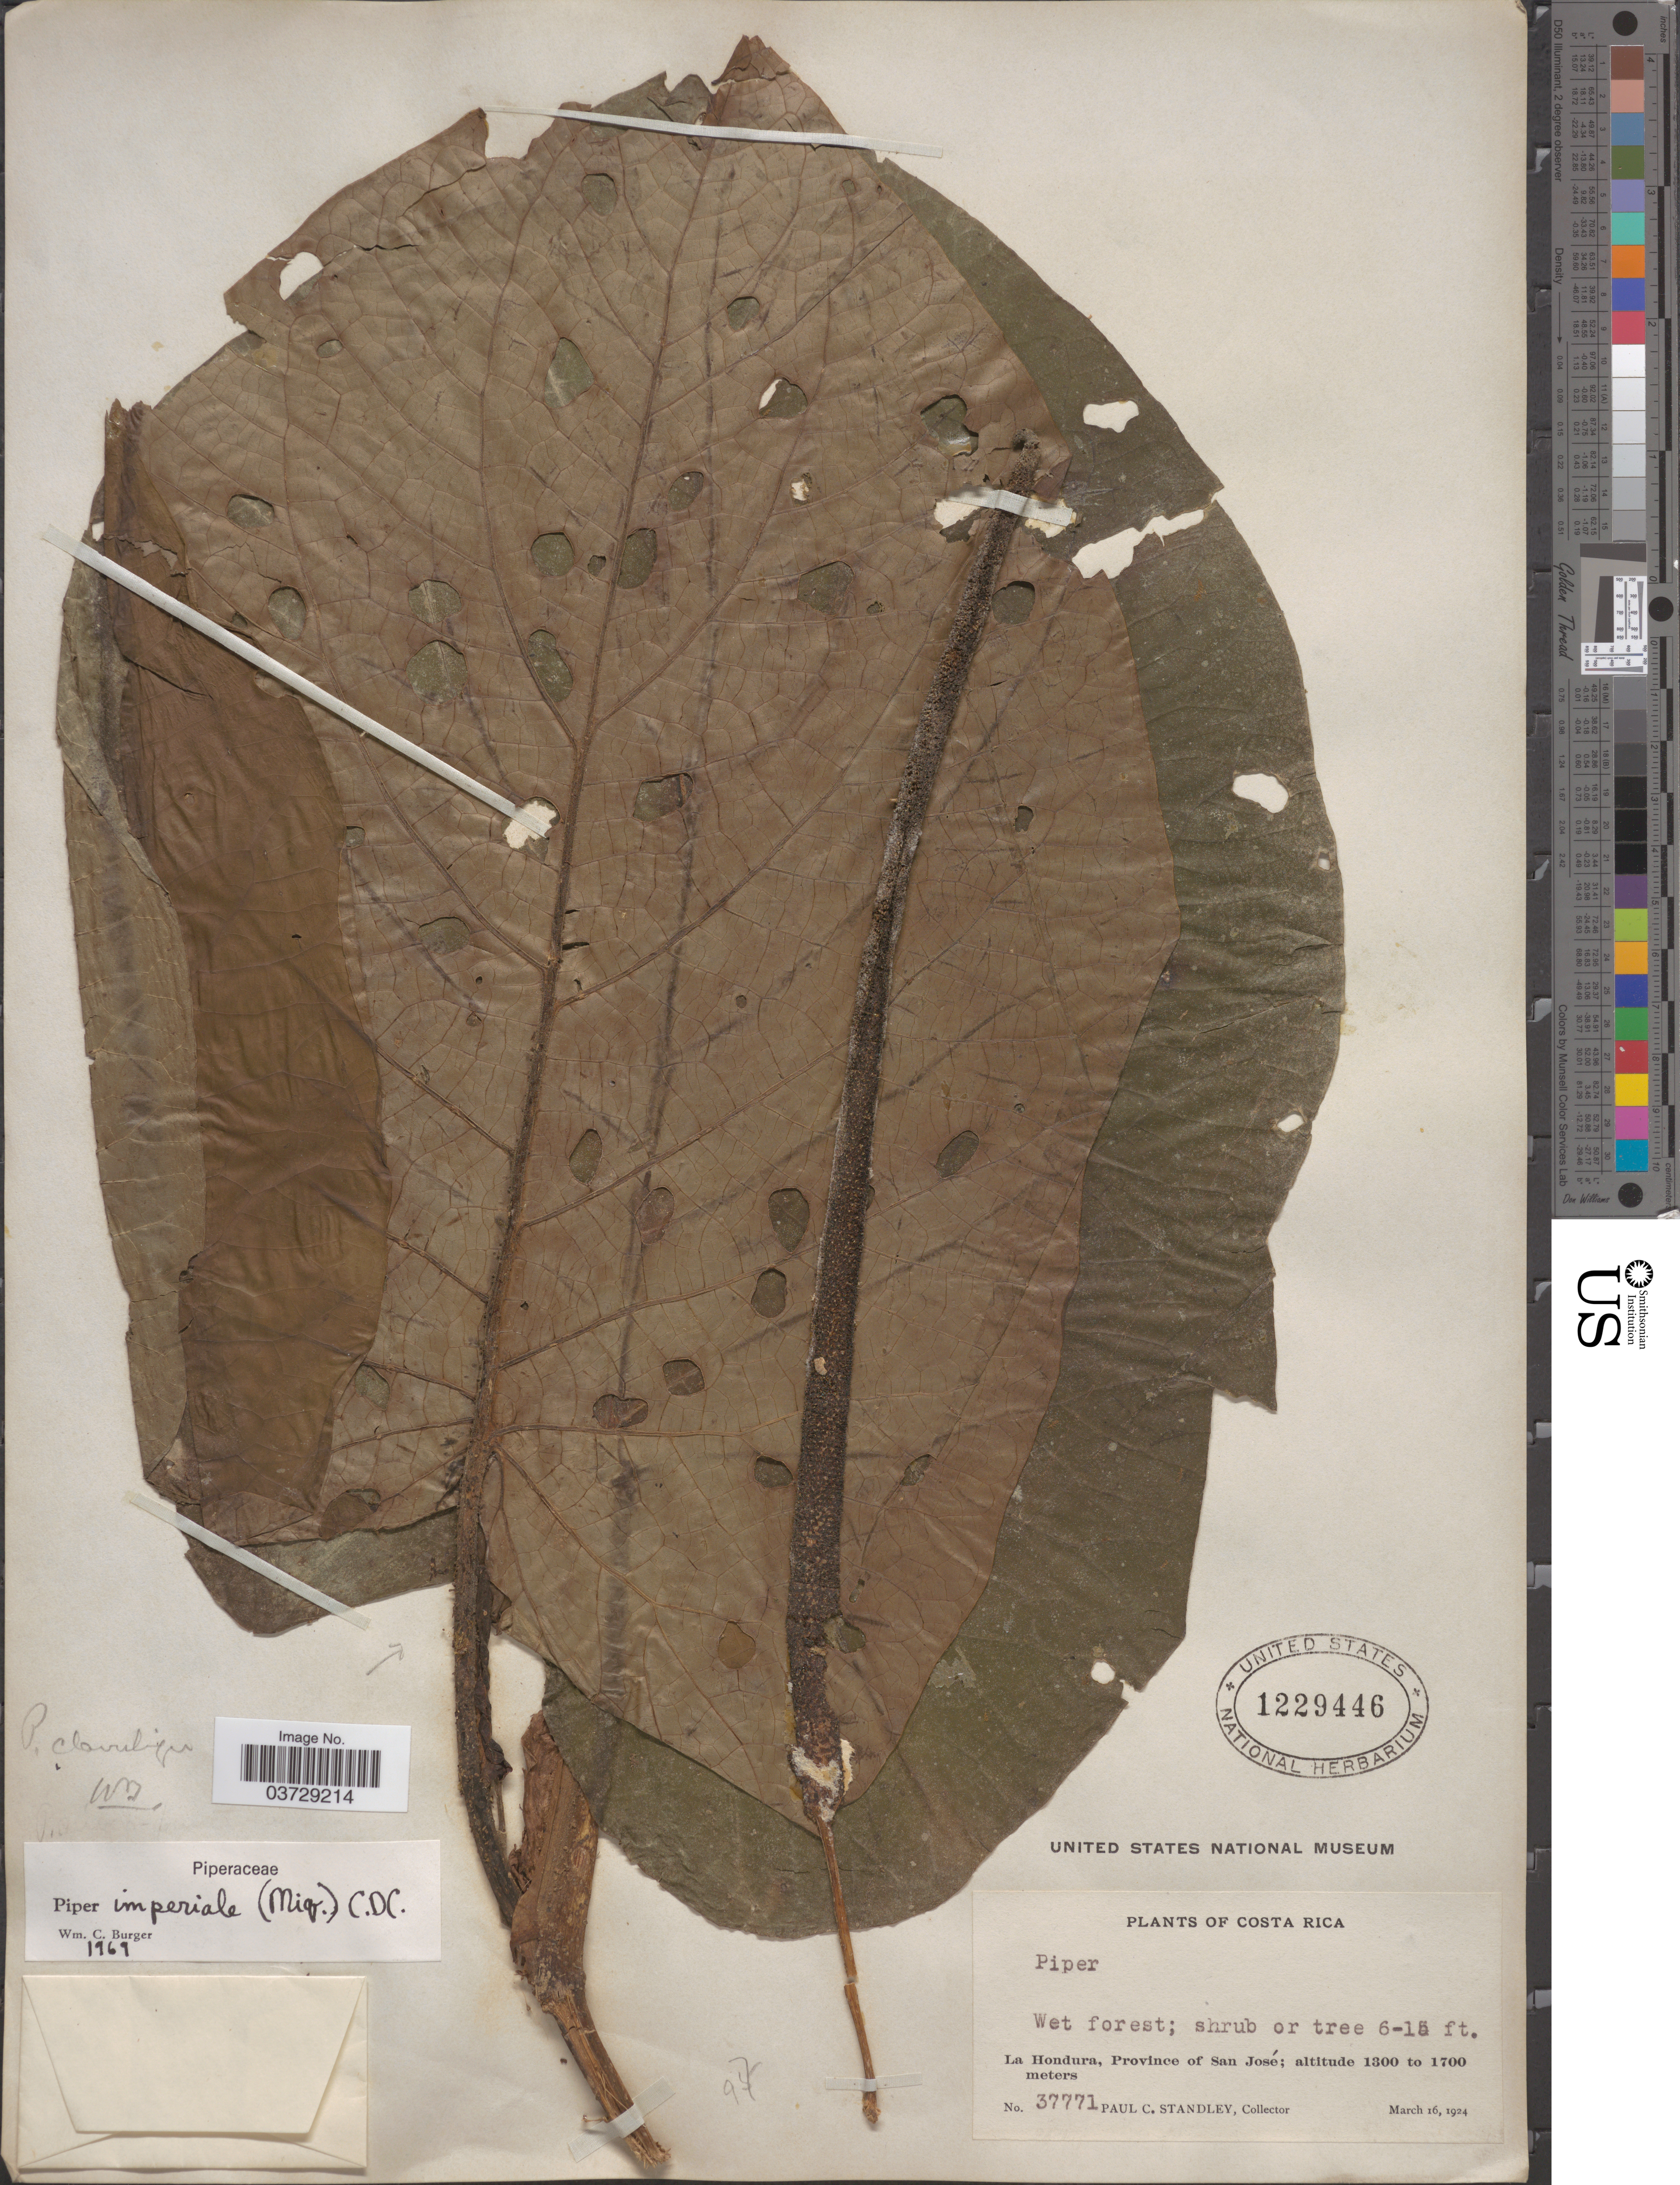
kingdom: Plantae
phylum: Tracheophyta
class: Magnoliopsida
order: Piperales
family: Piperaceae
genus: Piper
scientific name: Piper imperiale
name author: (Miq.) C. DC.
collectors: P. C. Standley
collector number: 37771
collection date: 1924-03-16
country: Costa Rica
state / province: San José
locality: La Hondura.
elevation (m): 1300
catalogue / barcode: US 1229446